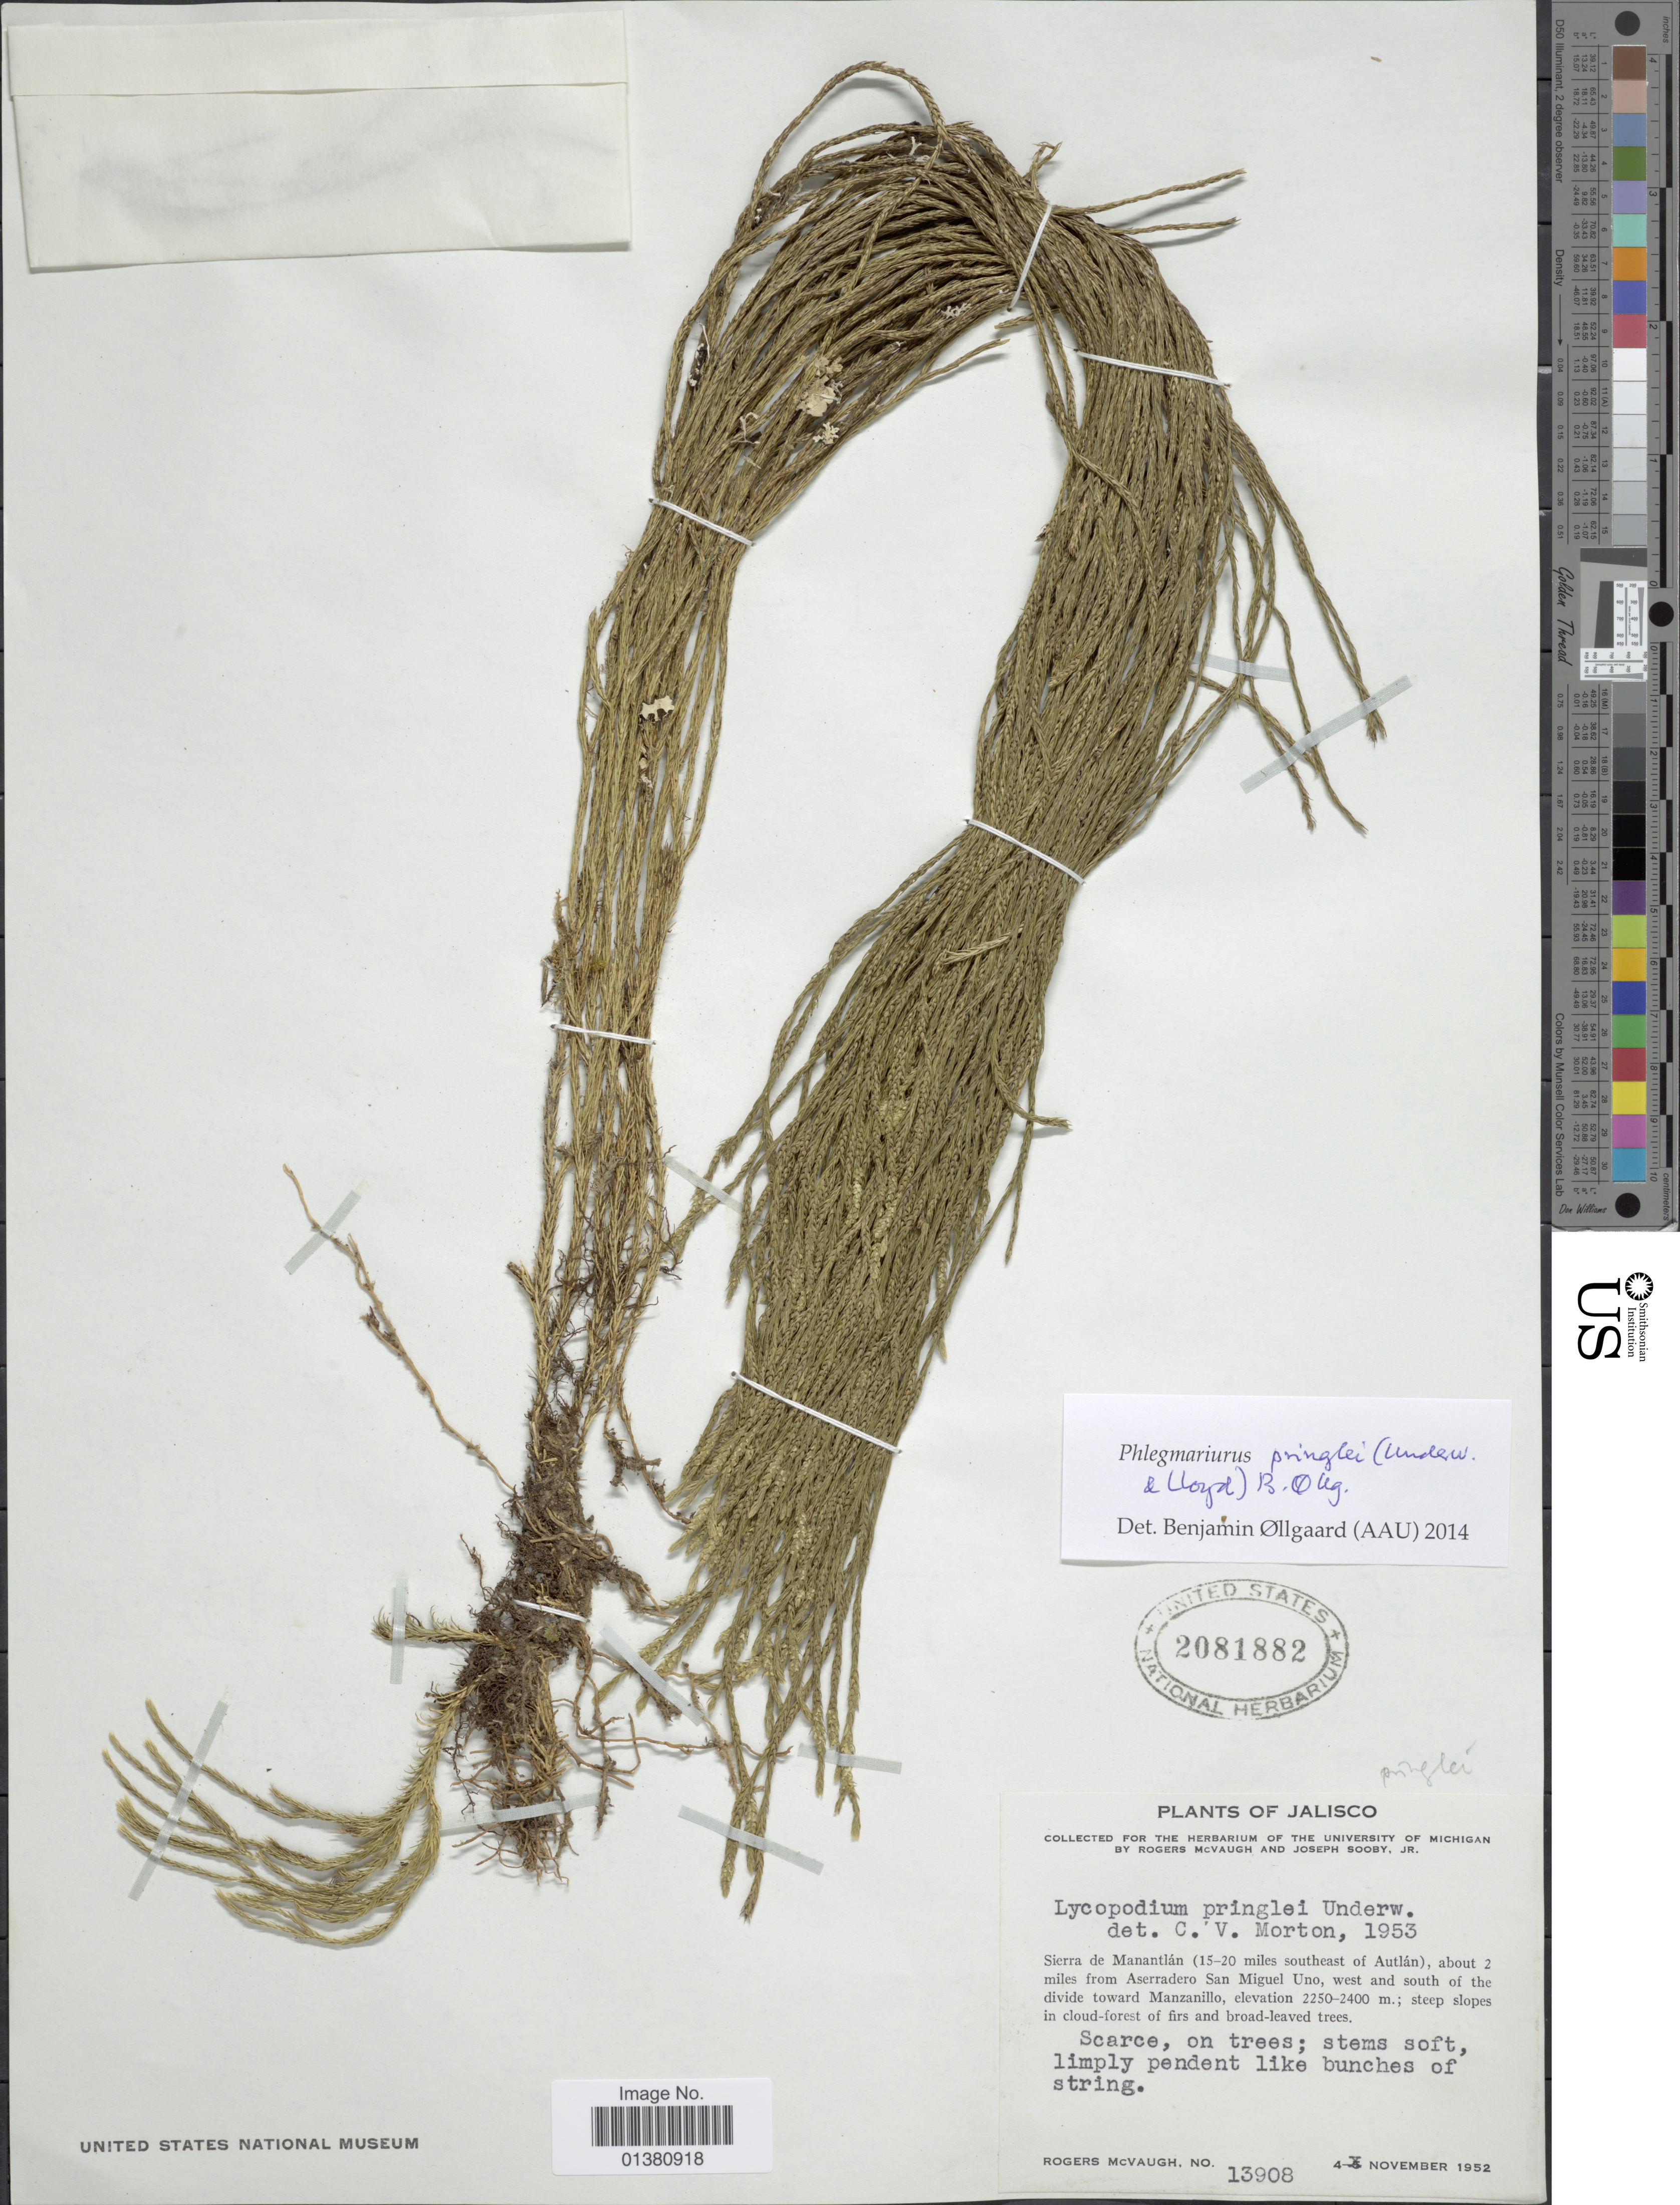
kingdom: Plantae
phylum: Tracheophyta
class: Lycopodiopsida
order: Lycopodiales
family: Lycopodiaceae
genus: Phlegmariurus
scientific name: Phlegmariurus pringlei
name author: (Underw. & F.E. Lloyd) B. Øllg.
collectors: R. McVaugh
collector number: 13908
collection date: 1952-11-04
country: Mexico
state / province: Jalisco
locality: Sierra de Manantlán (15-20 miles southeast of Autlán), about 2 miles from Aserradero San Miguel Uno, west and south of the divide toward Manzanillo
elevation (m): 2250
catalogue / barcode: US 2081882